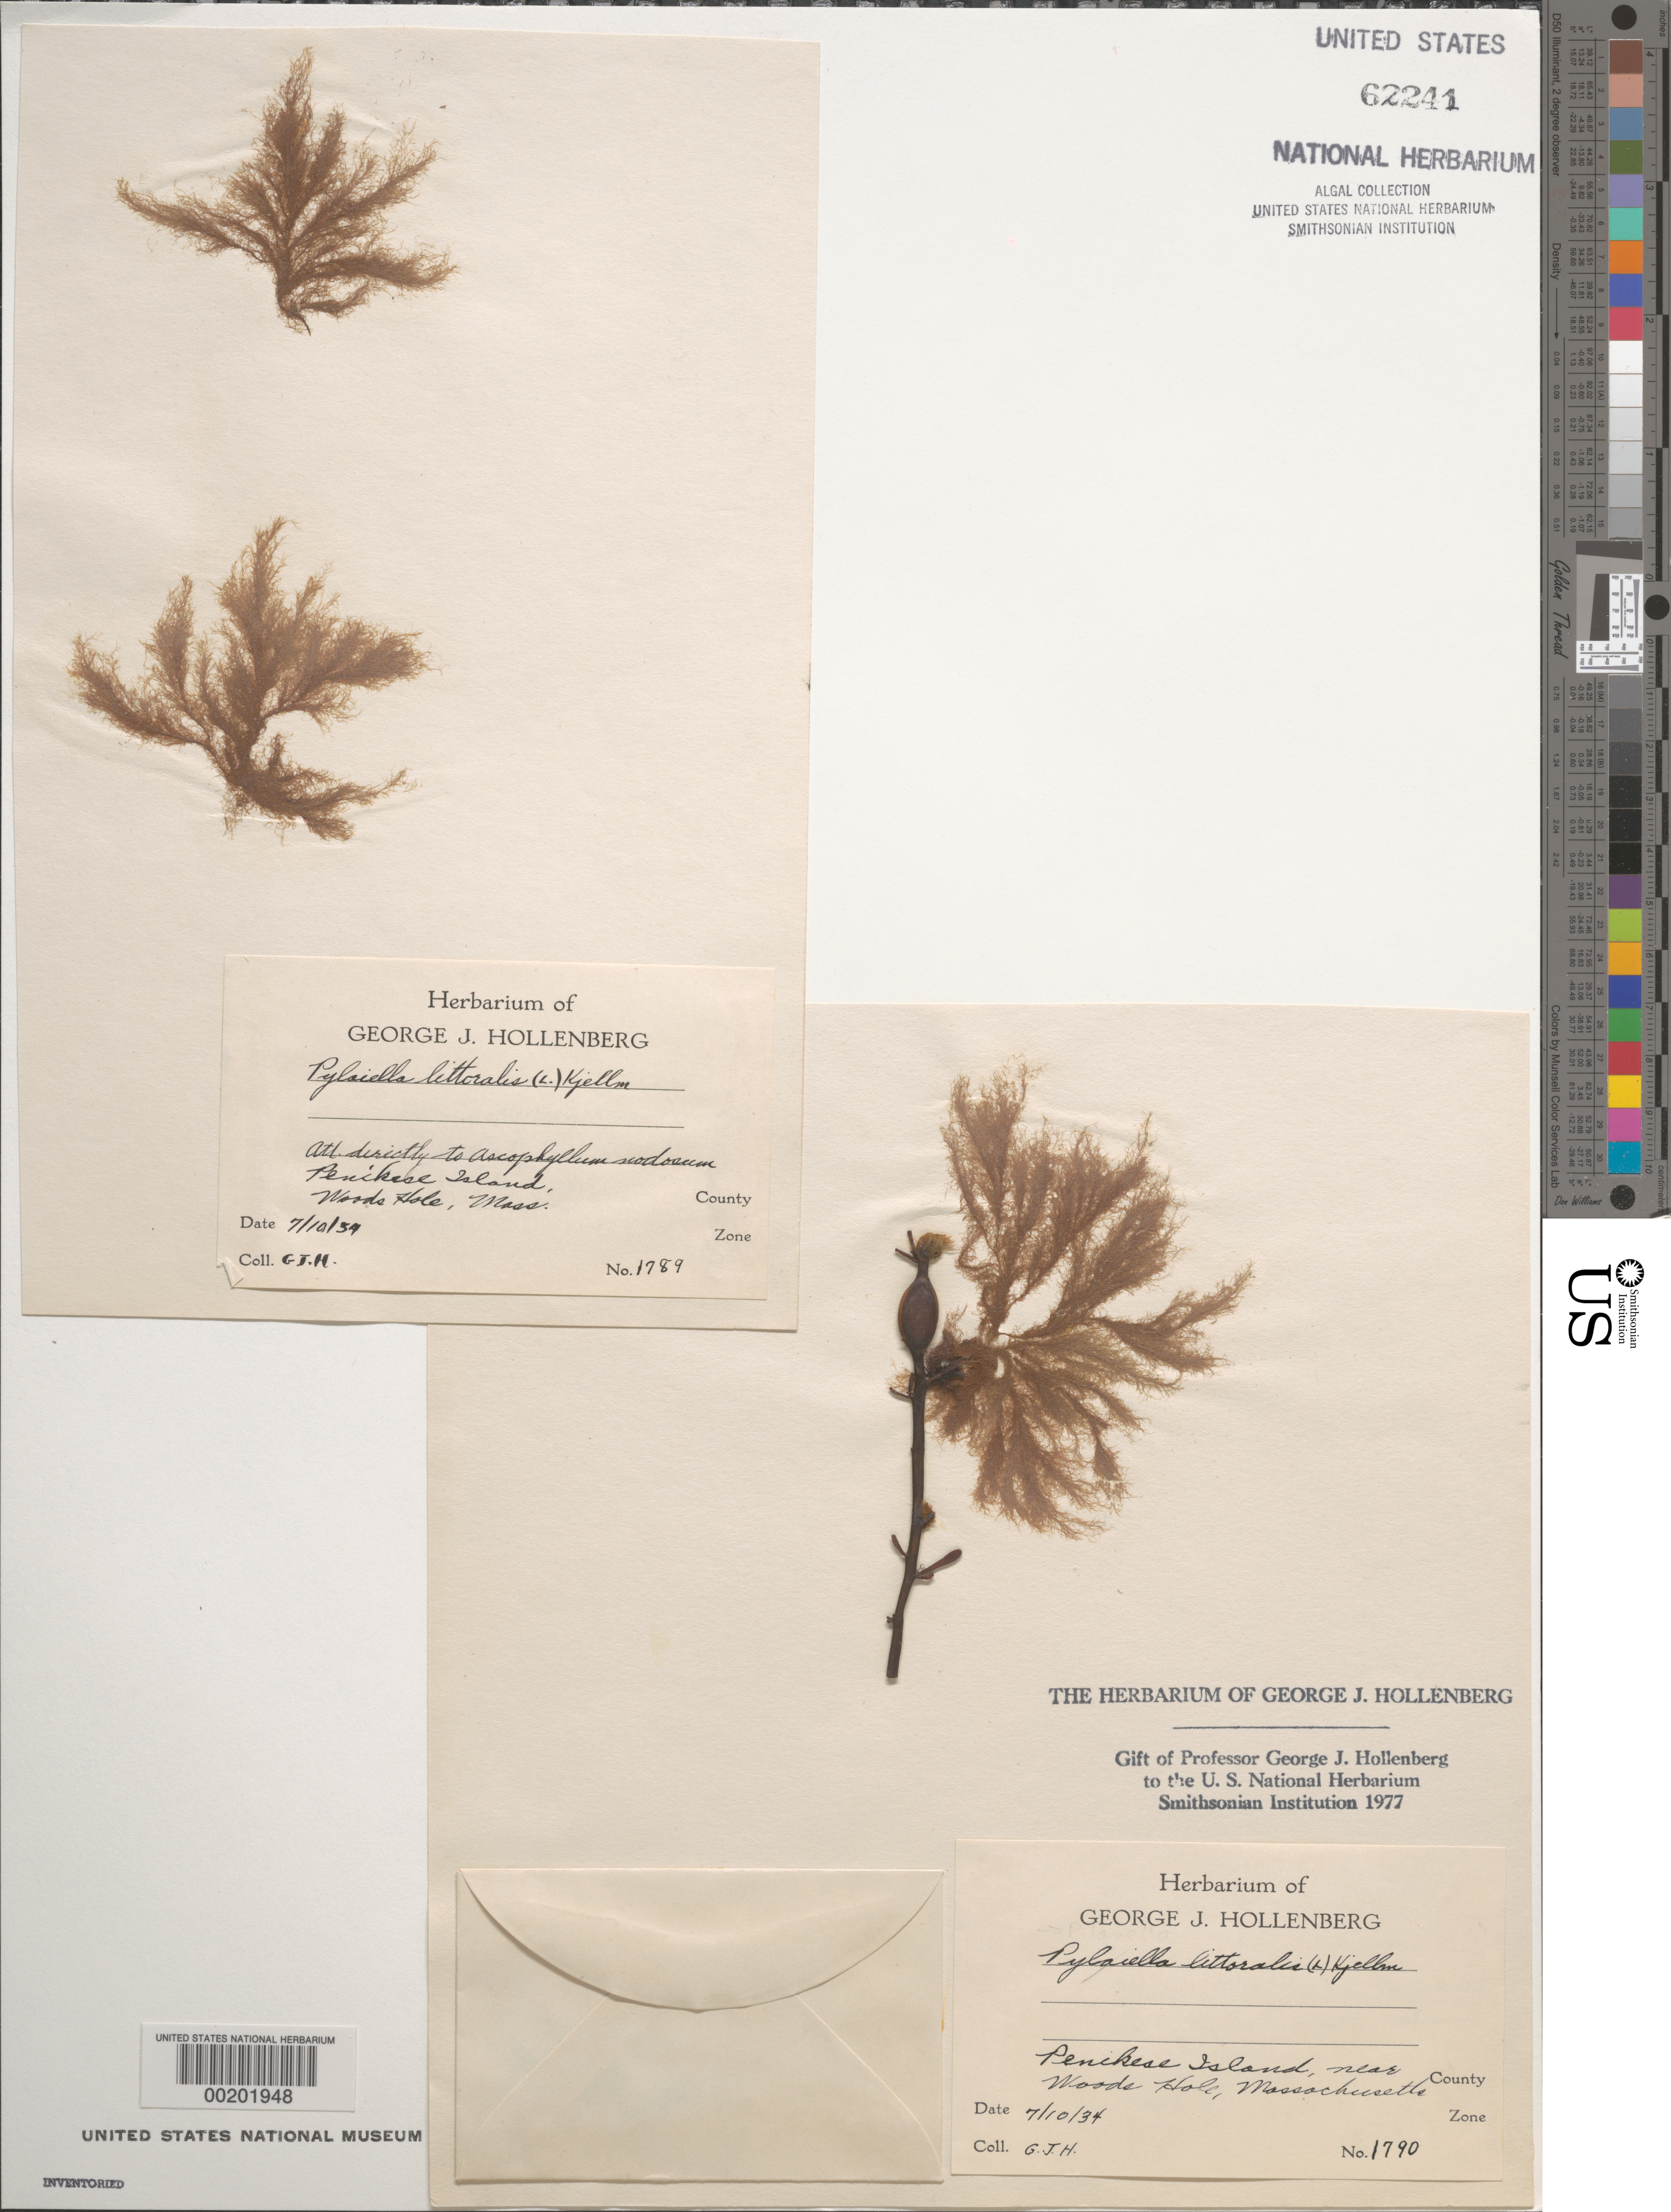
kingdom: Chromista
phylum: Ochrophyta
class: Phaeophyceae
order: Ectocarpales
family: Acinetosporaceae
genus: Pylaiella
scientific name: Pylaiella litoralis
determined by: Hollenberg, George J.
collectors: G. Hollenberg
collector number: GJH 1789 & GJH 1790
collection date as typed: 10 Jul 1934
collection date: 1934-07-10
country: United States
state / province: Massachusetts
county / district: Dukes County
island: Penikese Island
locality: Near Woods Hole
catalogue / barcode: US 62241